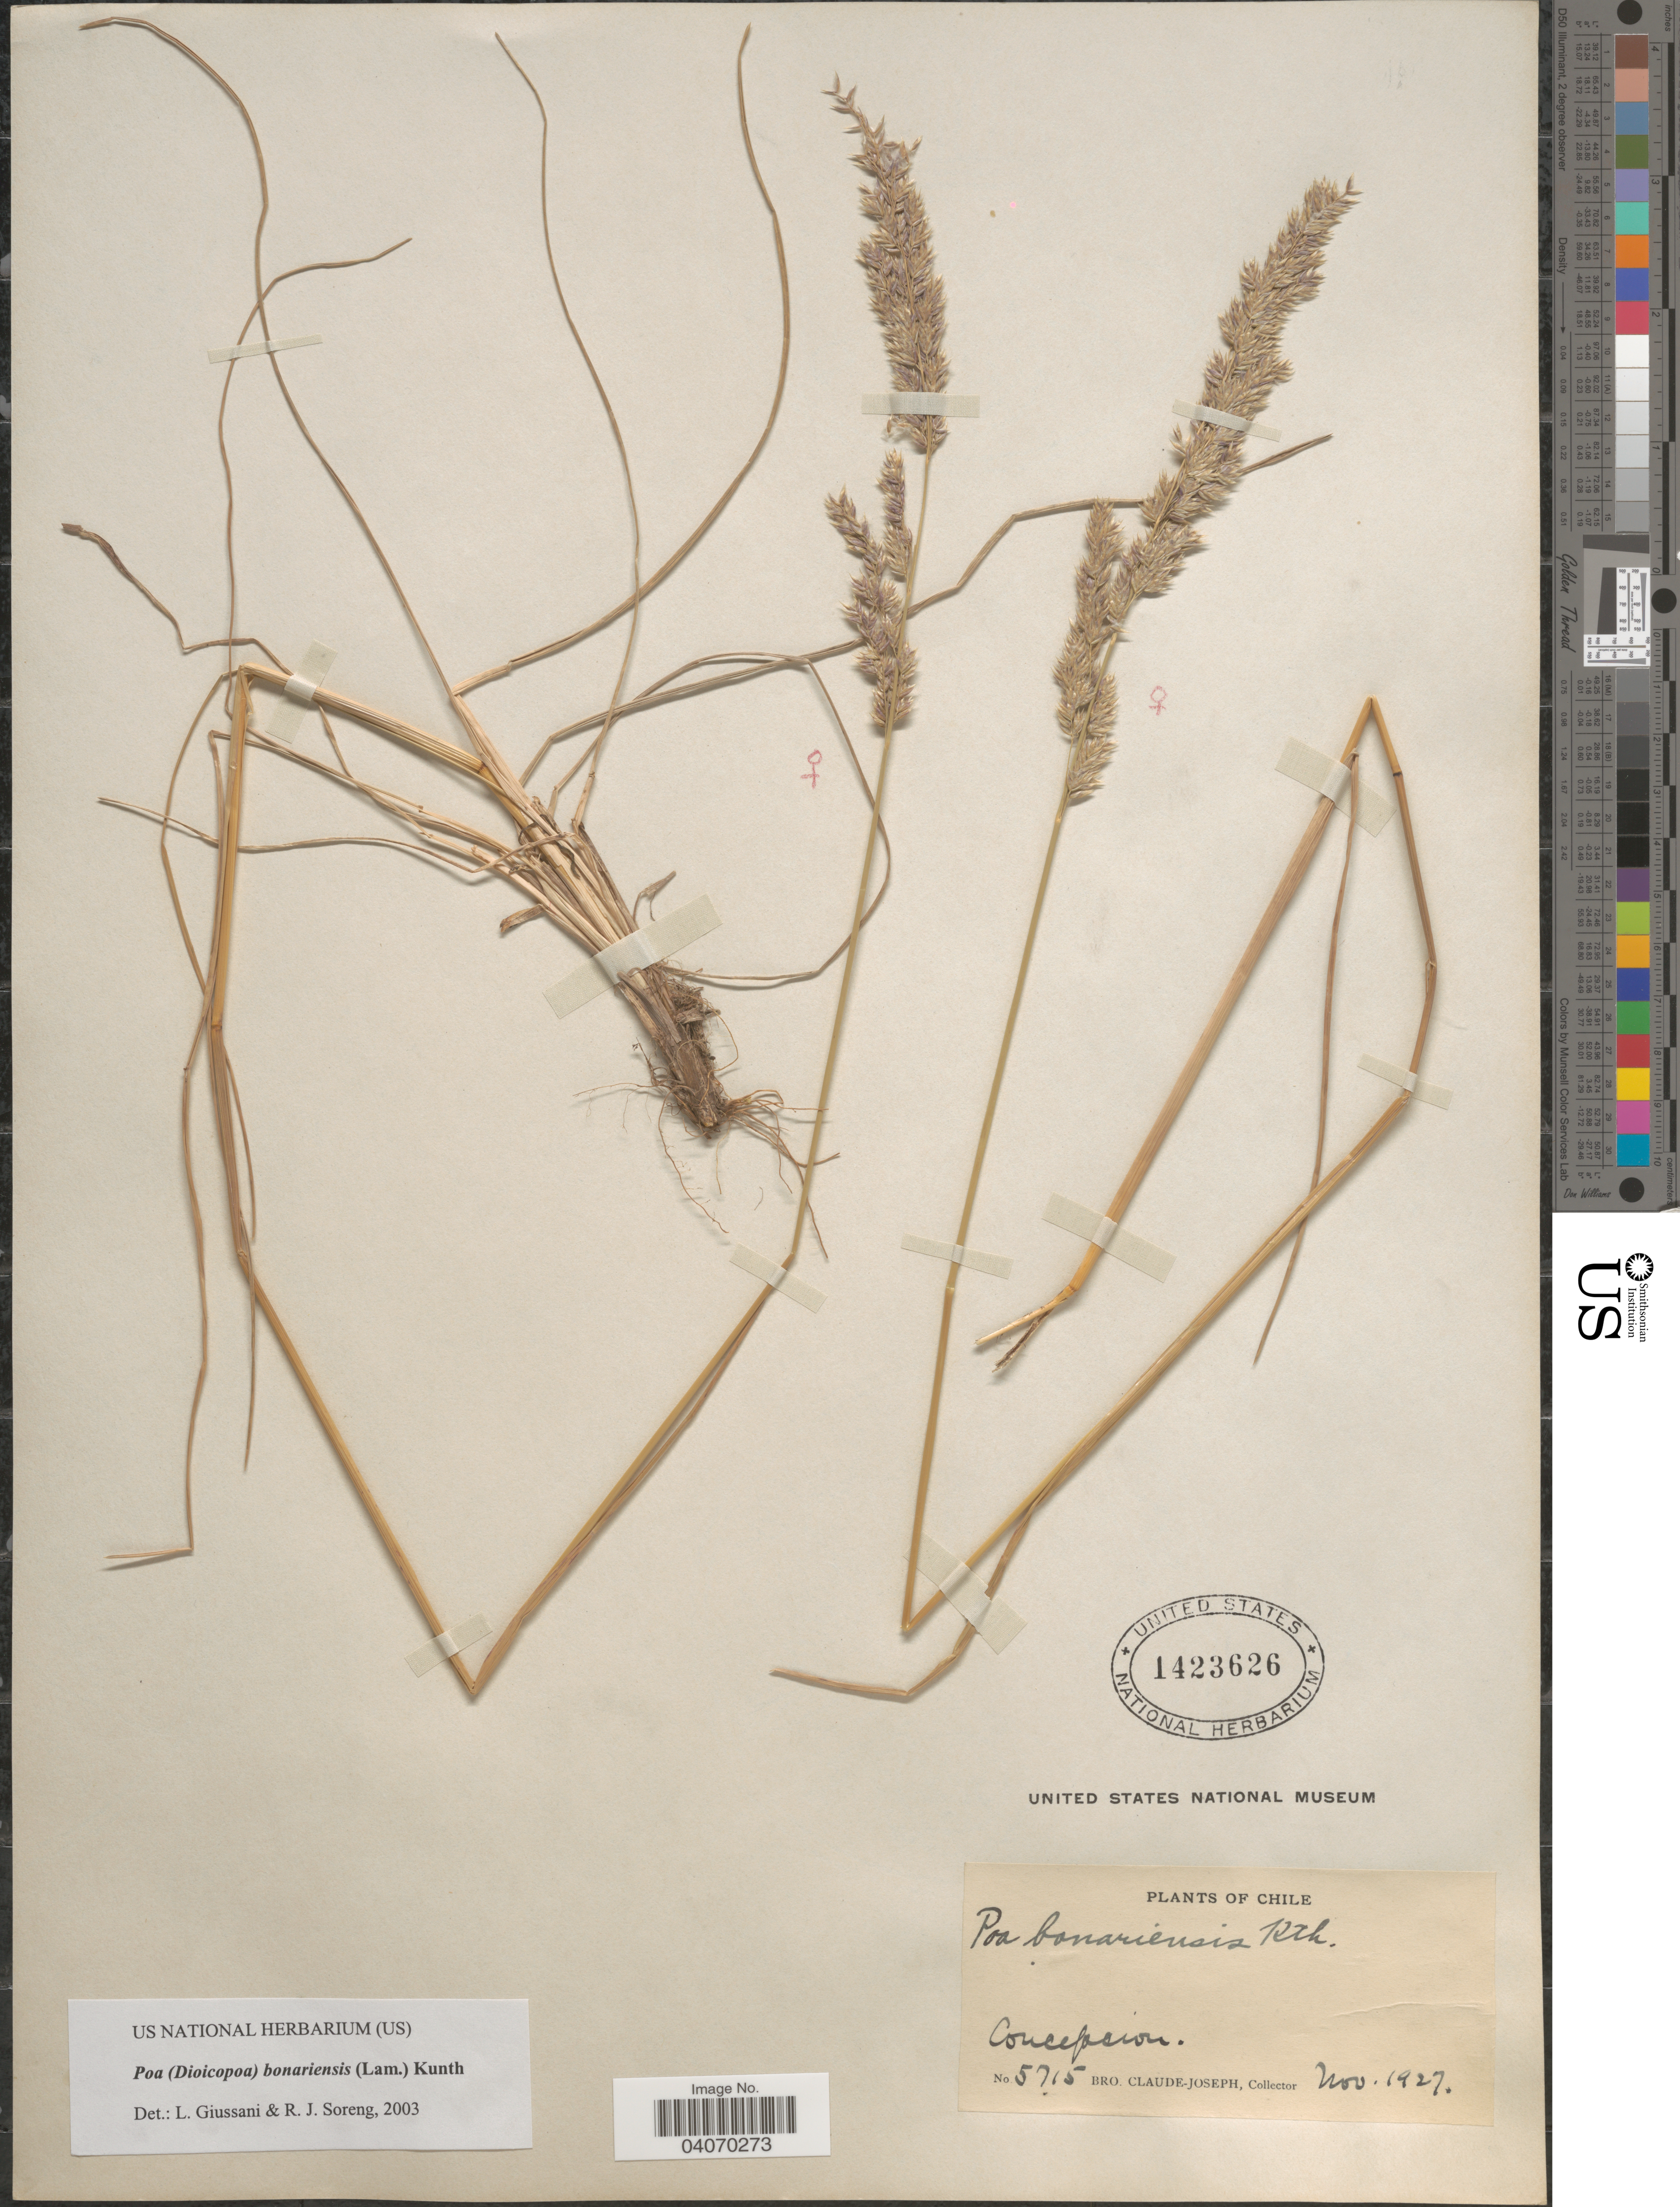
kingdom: Plantae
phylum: Tracheophyta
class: Liliopsida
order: Poales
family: Poaceae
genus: Poa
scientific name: Poa bonariensis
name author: (Lam.) Kunth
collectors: Bro. Claude-Joseph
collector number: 5715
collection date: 1927-11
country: Chile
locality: Concepcion.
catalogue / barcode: US 1423626